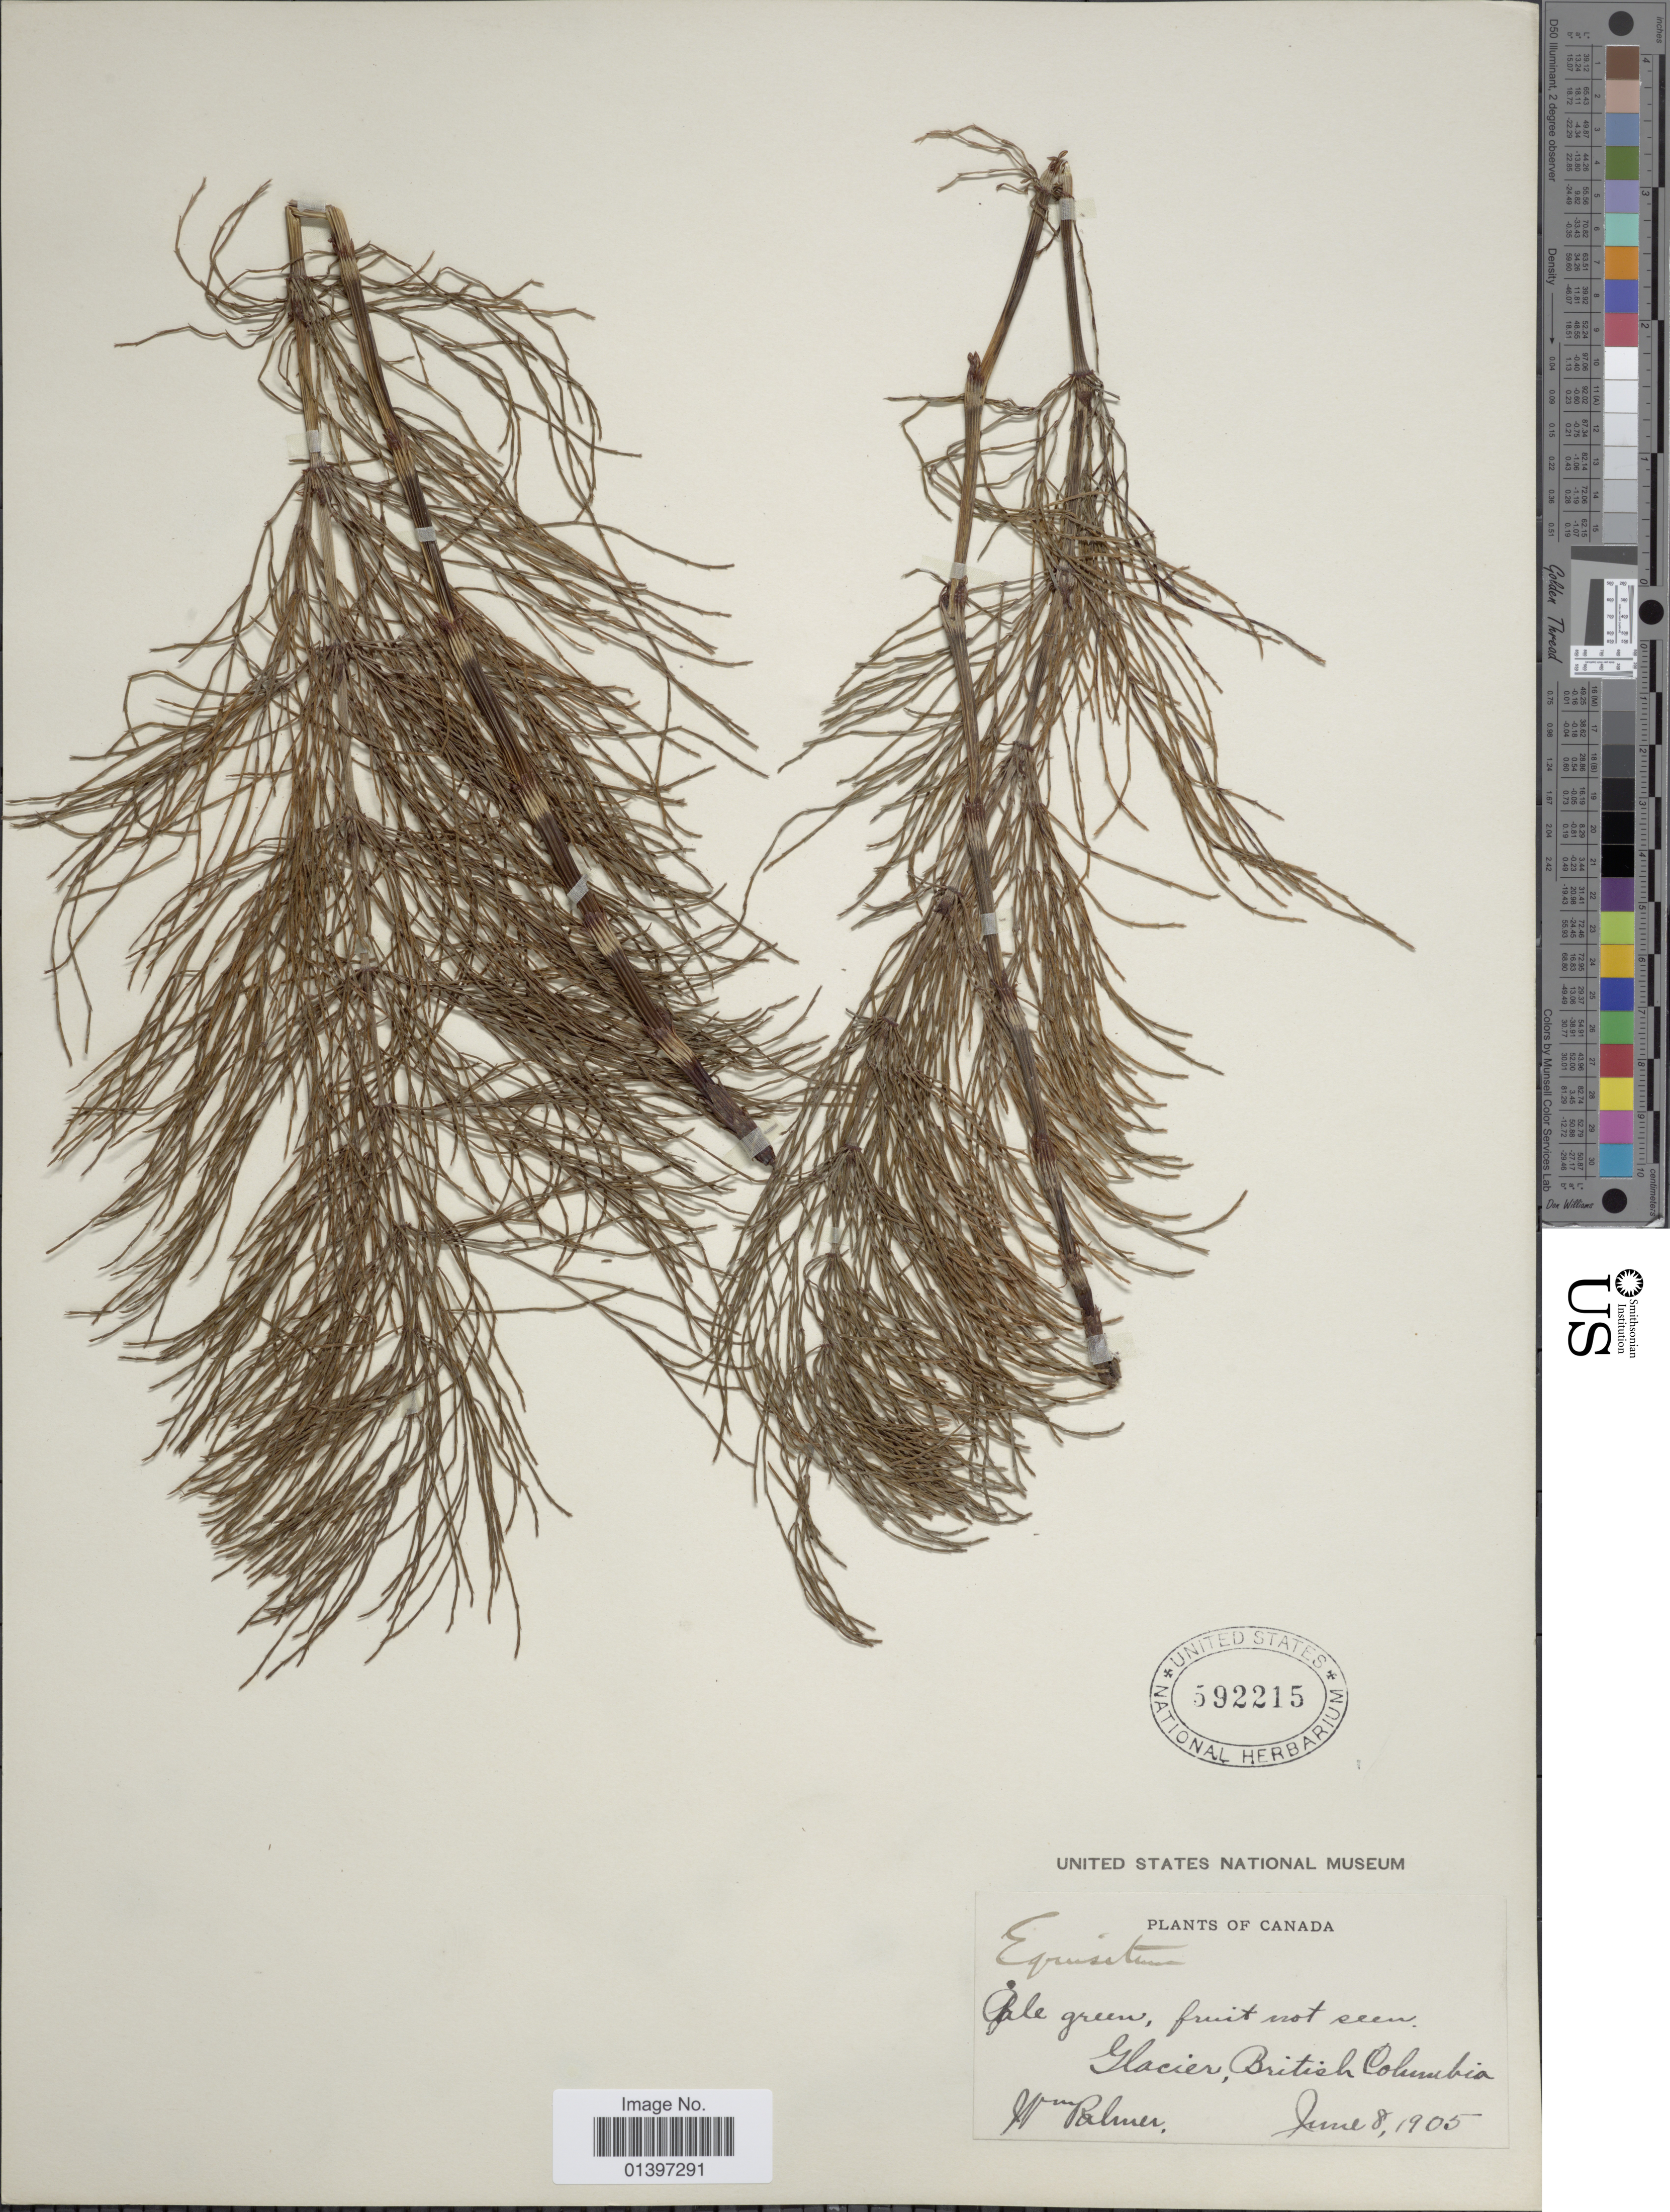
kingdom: Plantae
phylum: Tracheophyta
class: Polypodiopsida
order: Equisetales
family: Equisetaceae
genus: Equisetum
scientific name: Equisetum sylvaticum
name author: L.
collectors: W. Palmer & W. Palmer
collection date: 1905-06-08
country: Canada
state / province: British Columbia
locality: Glacier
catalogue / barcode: US 592215